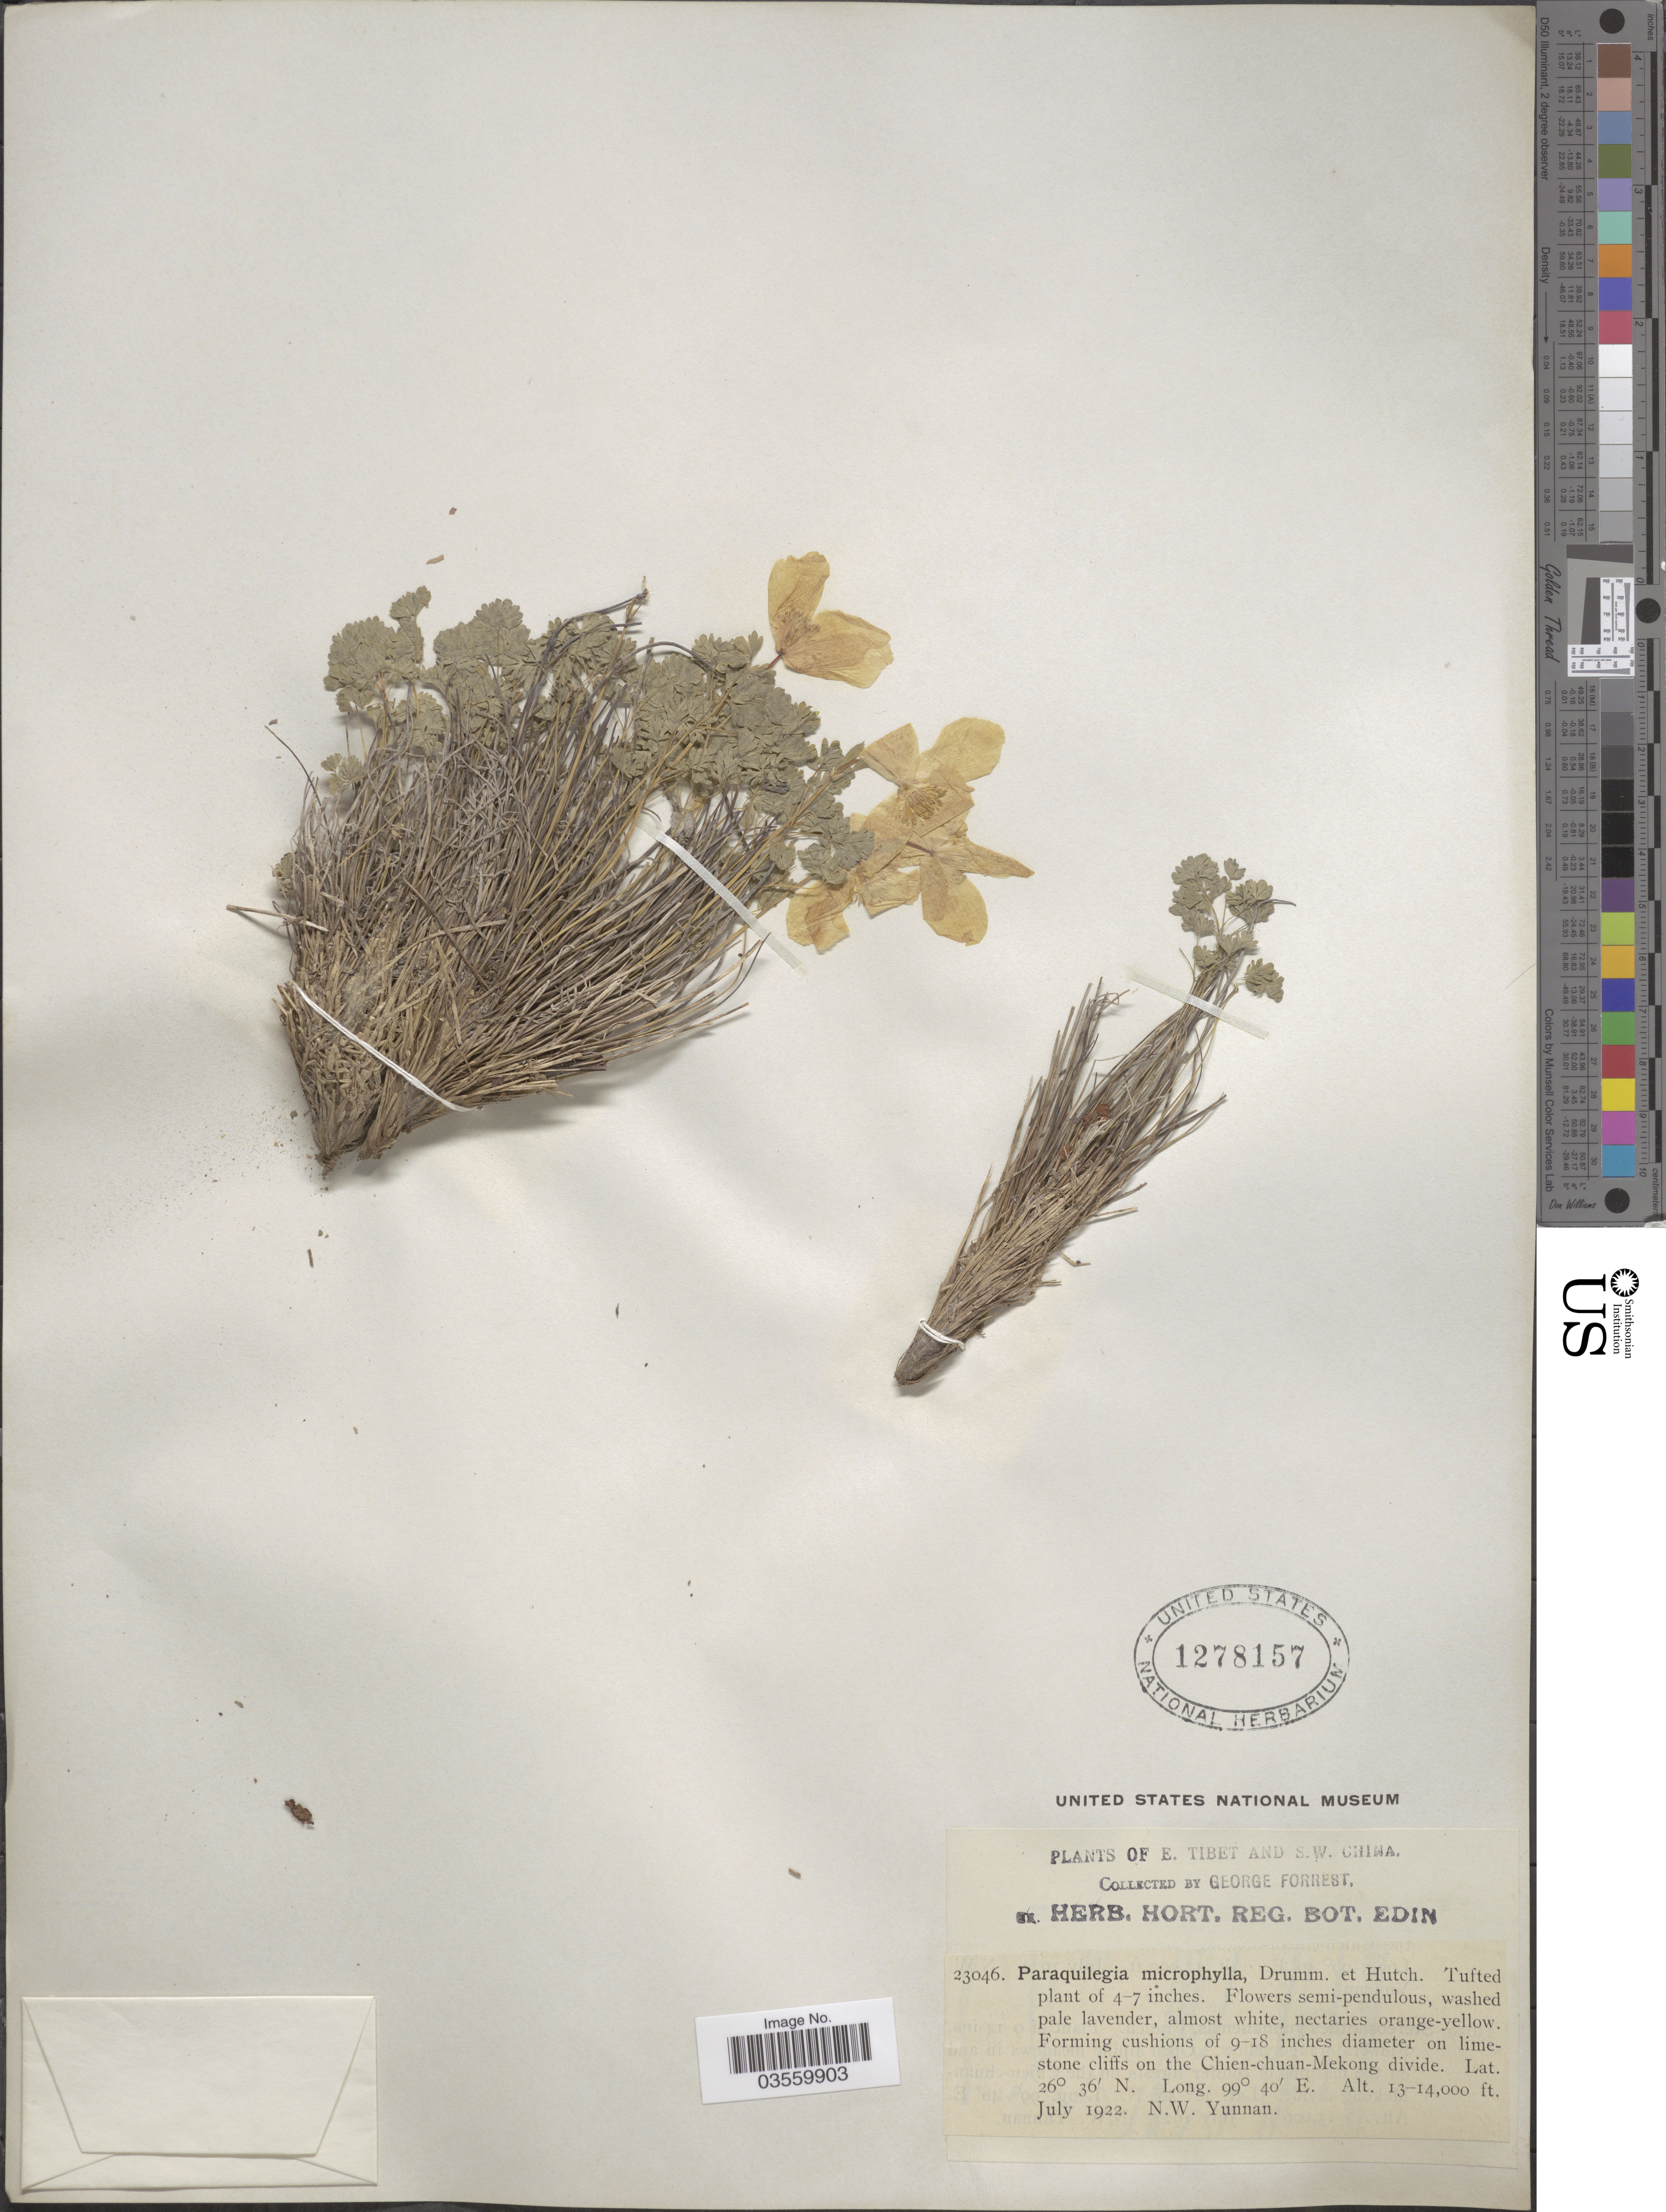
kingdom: Plantae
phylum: Tracheophyta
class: Magnoliopsida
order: Ranunculales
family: Ranunculaceae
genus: Paraquilegia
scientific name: Paraquilegia microphylla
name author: (Royle) J.R. Drumm. & Hutch.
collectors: G. Forrest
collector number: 23046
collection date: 1922-07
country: China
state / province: Yunnan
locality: E. Tibet and S.W. China. On the Chien-chuan-Mekong divide. N.W. Yunnan.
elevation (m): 3962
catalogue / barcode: US 1278157